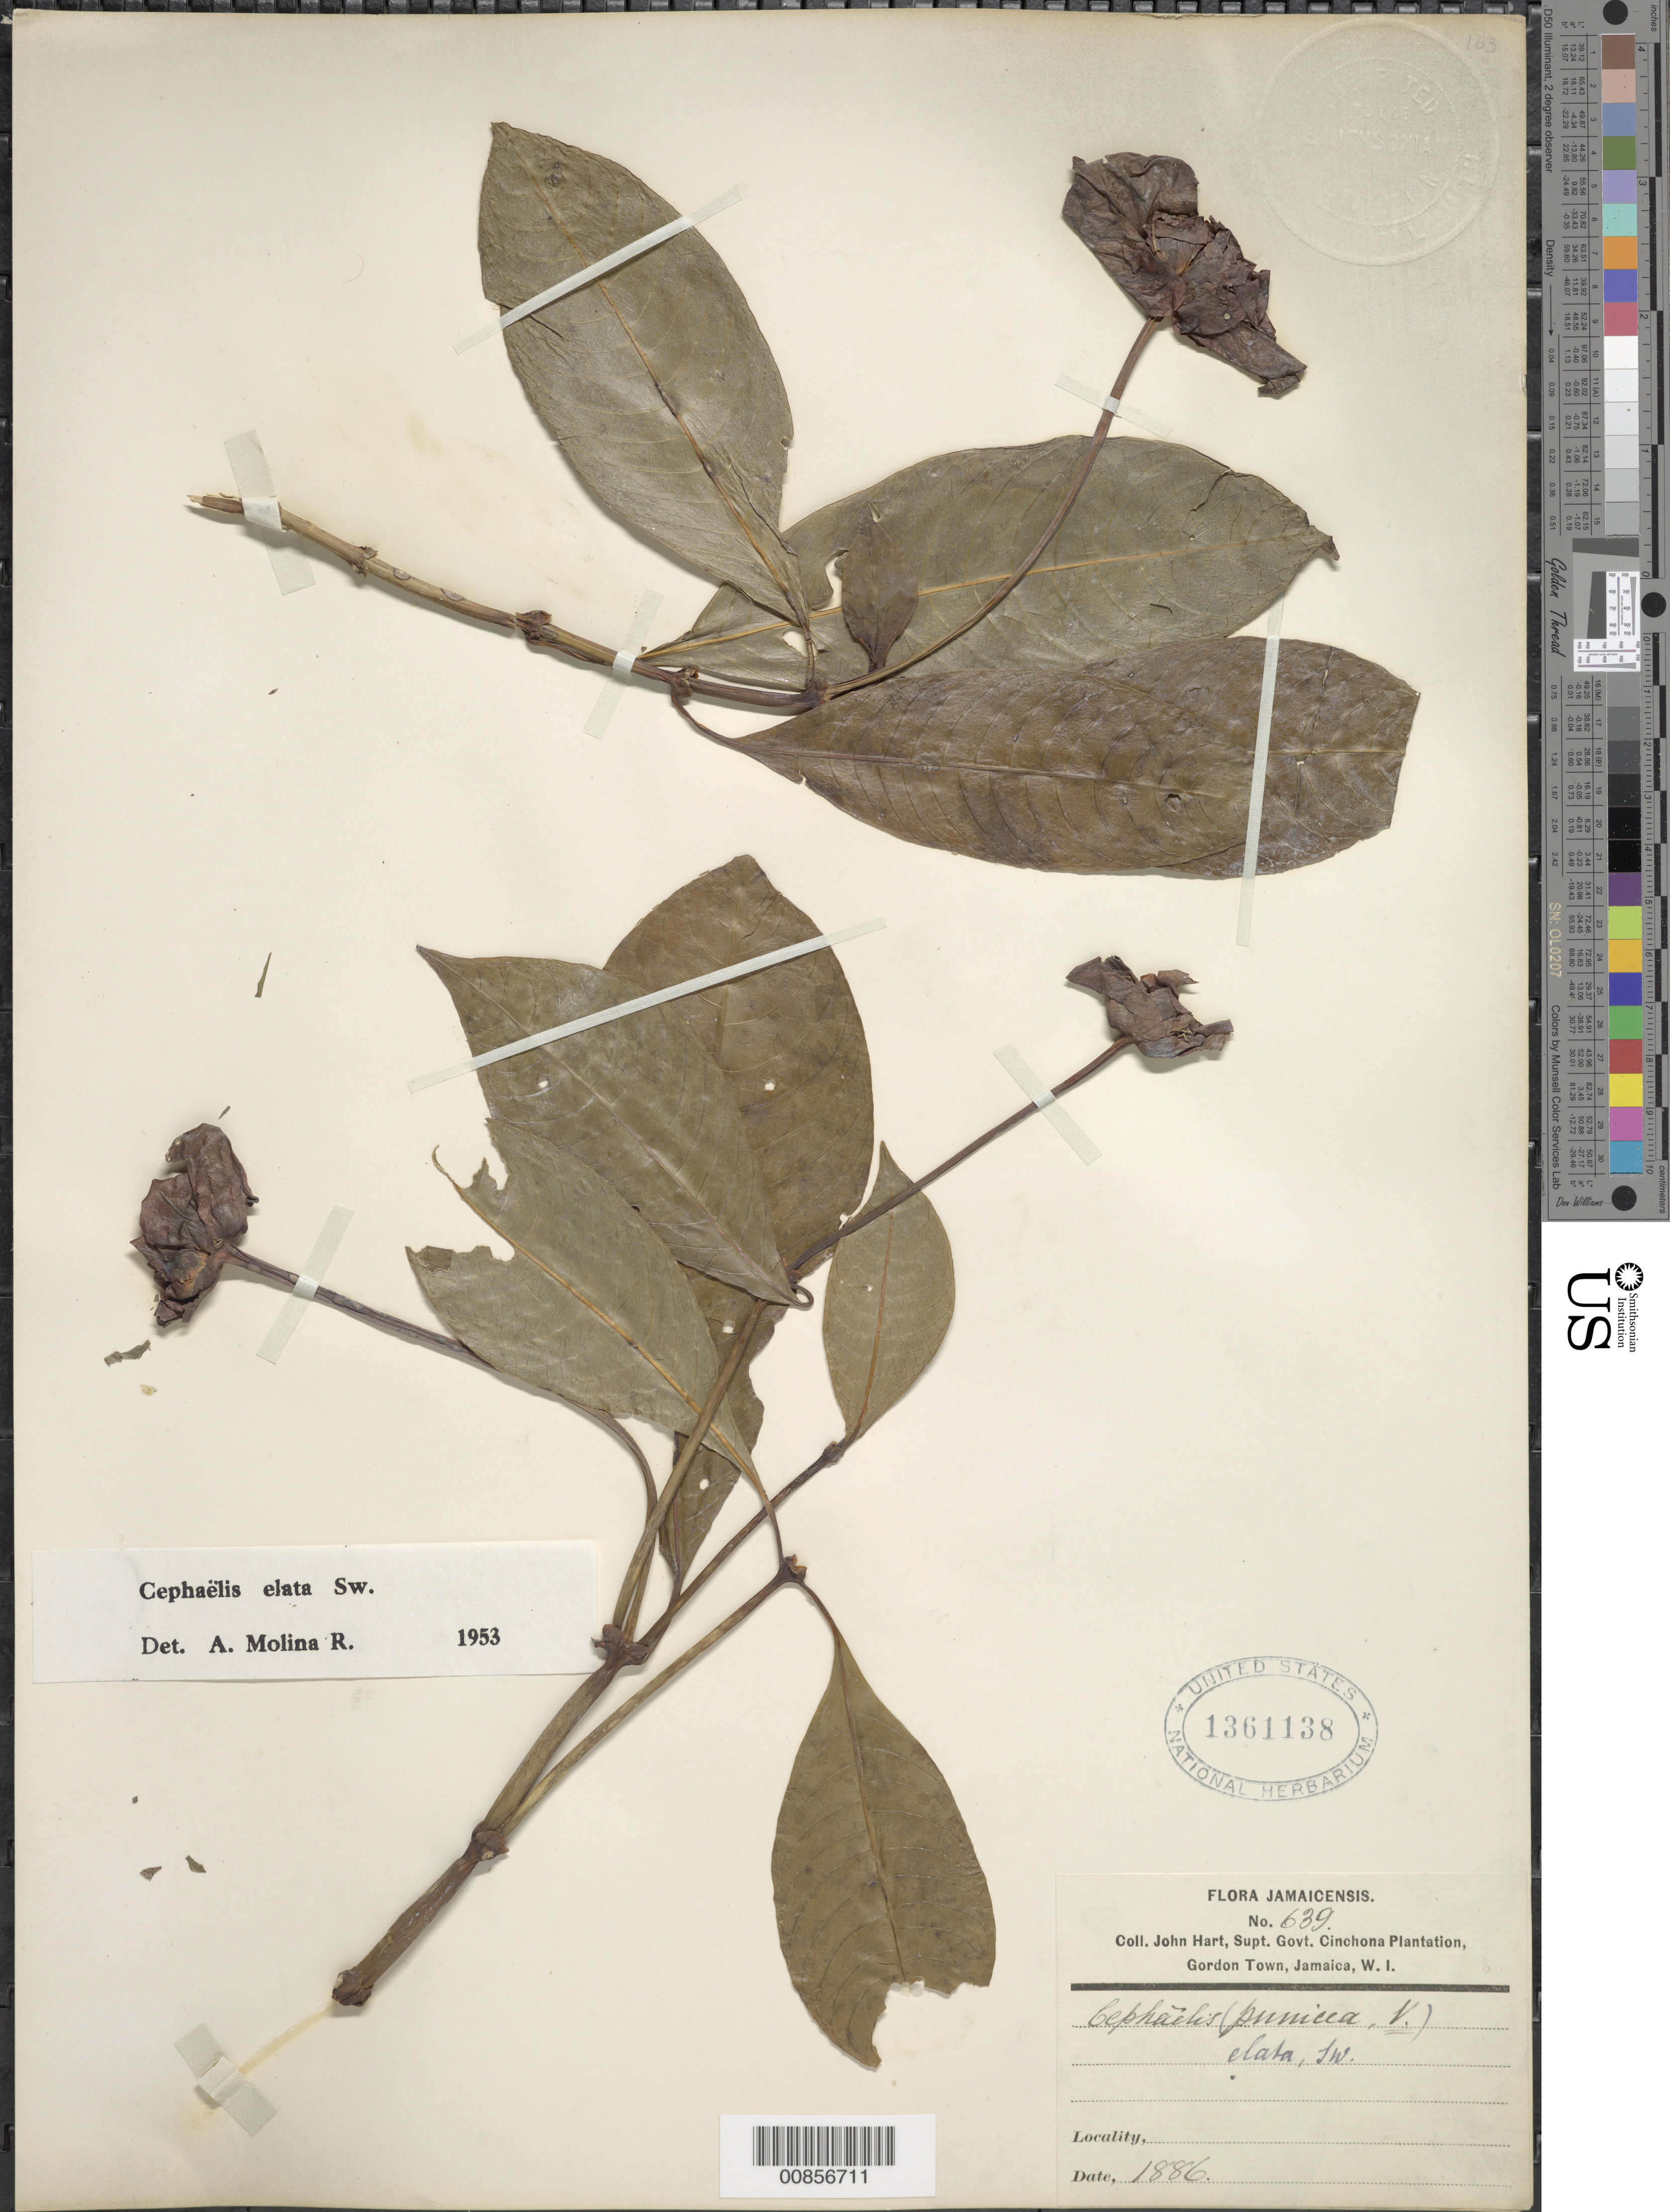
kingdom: Plantae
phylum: Tracheophyta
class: Magnoliopsida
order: Gentianales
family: Rubiaceae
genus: Psychotria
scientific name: Psychotria elata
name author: (Sw.) Hammel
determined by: Molina R., A.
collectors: J. Hart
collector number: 639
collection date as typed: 1886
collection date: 1886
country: Jamaica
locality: Gordon Town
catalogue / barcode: US 1361138